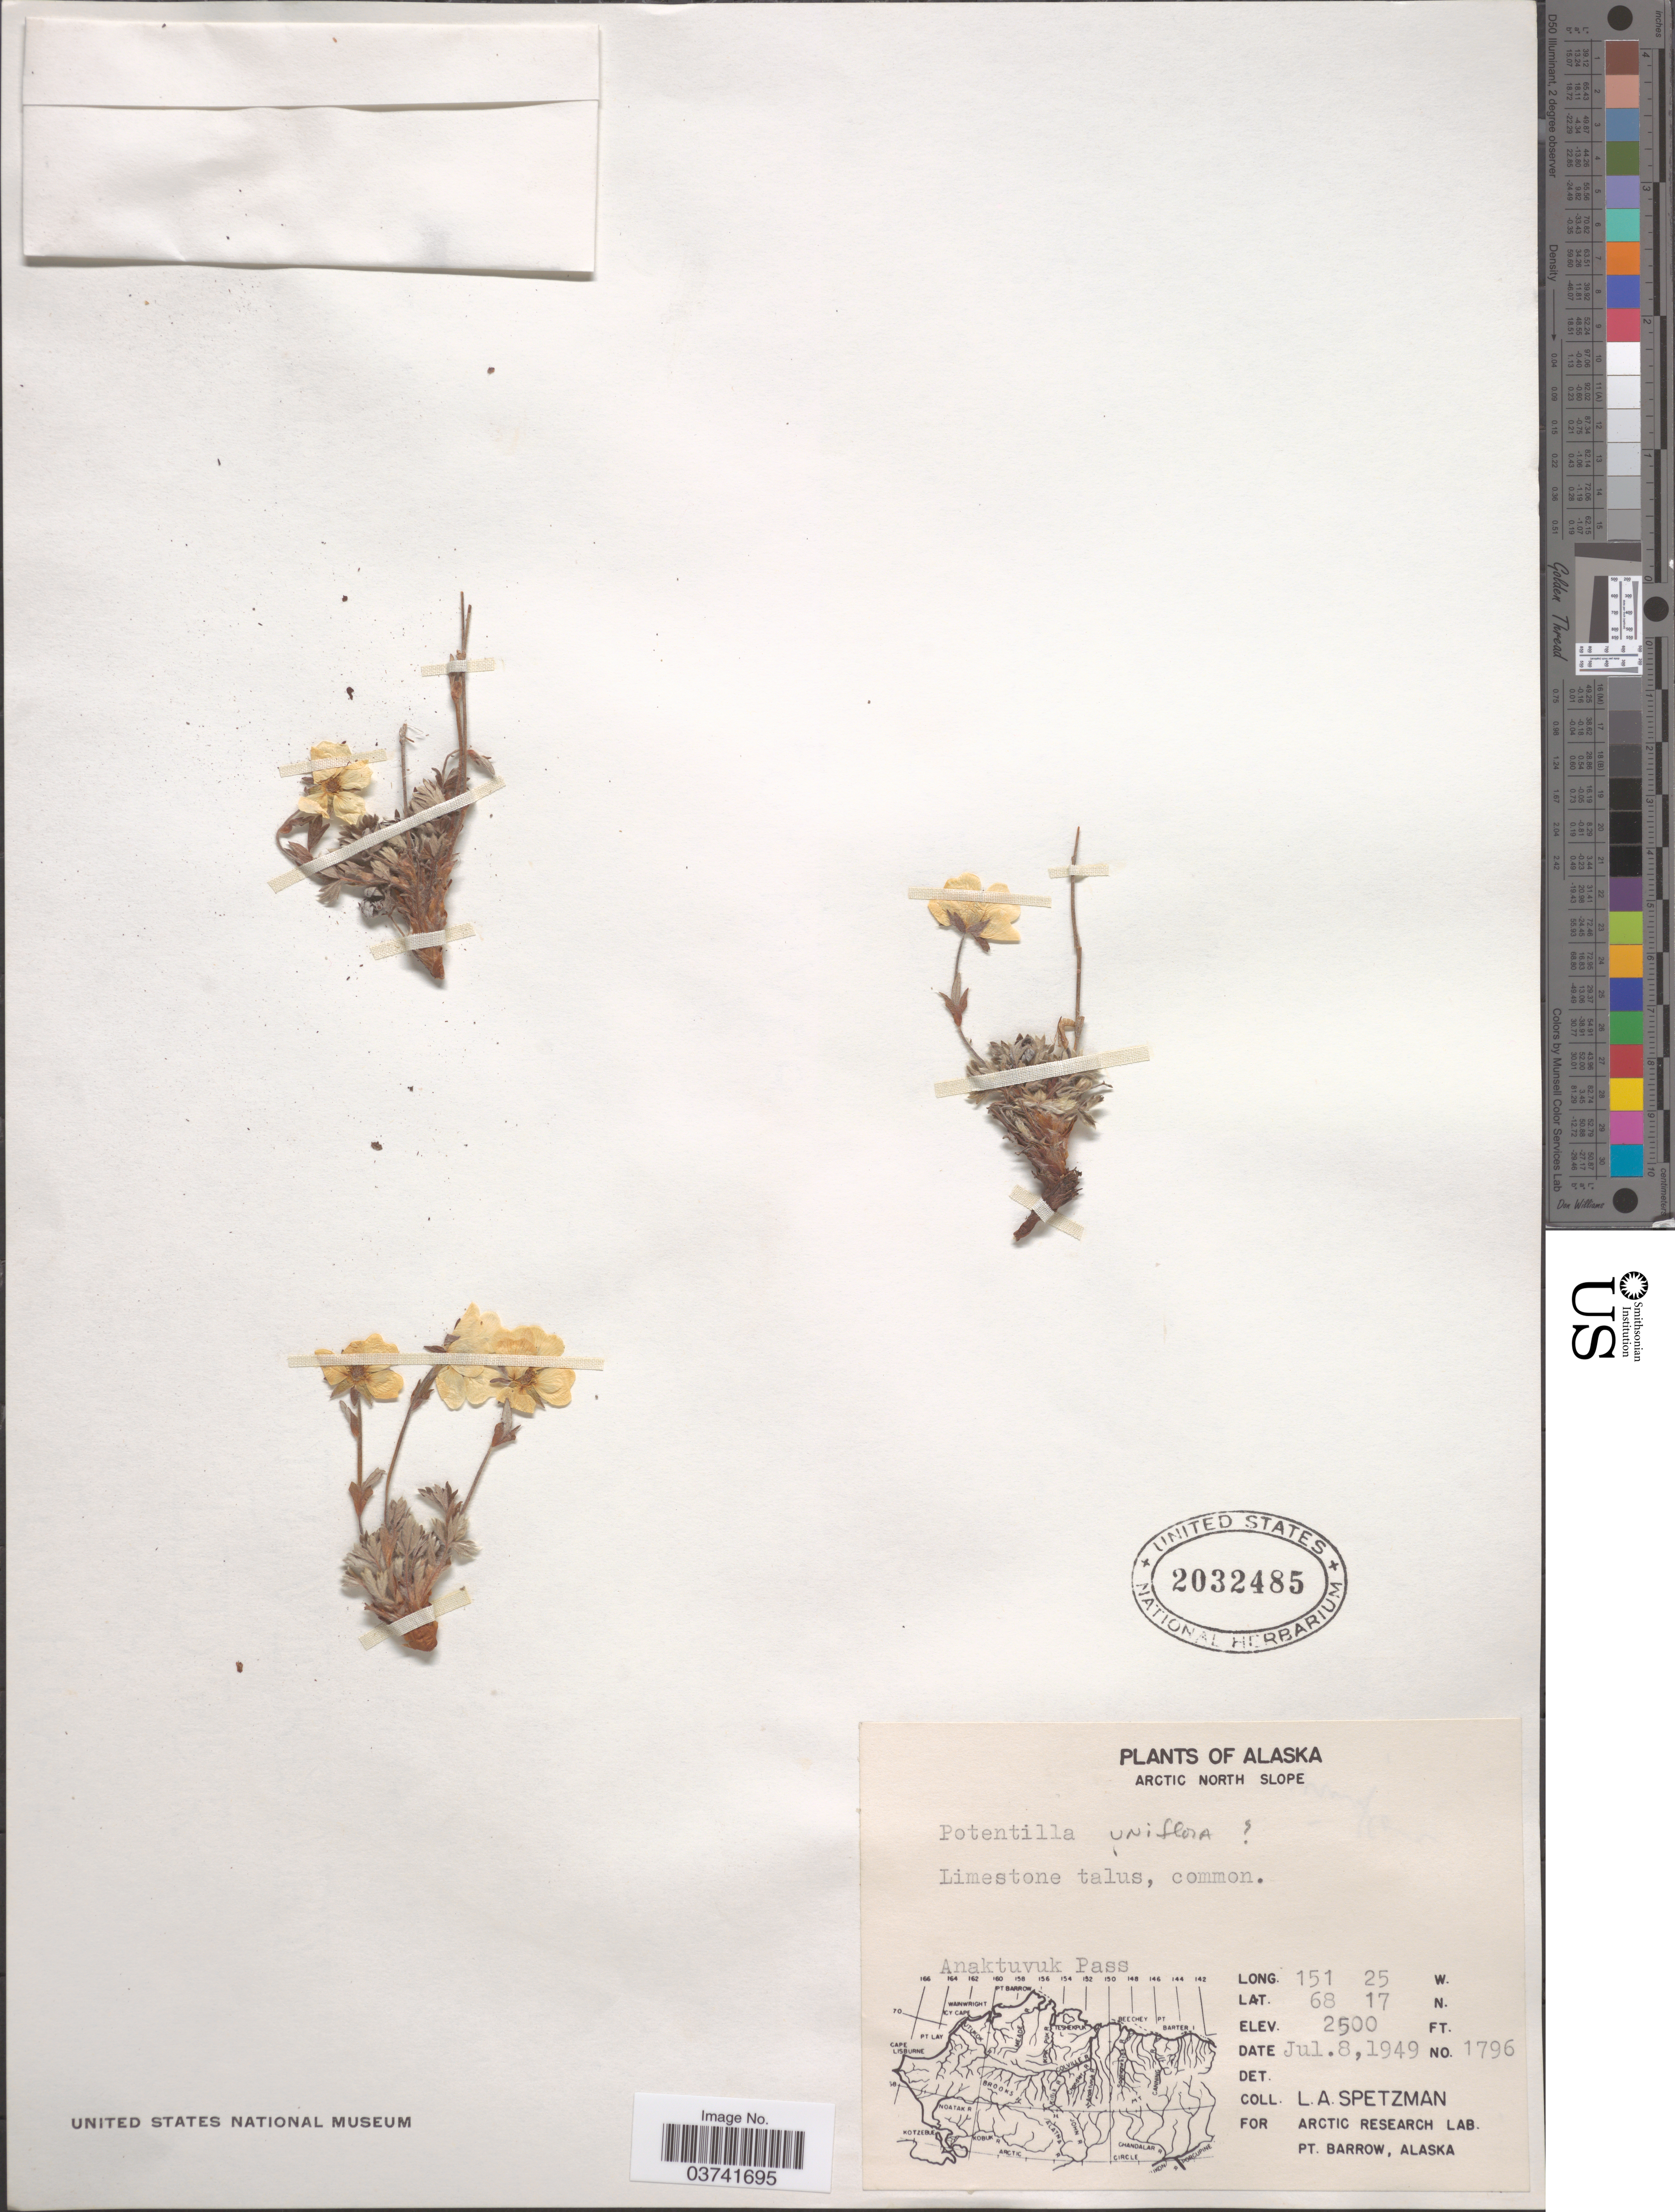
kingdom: Plantae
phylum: Tracheophyta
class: Magnoliopsida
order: Rosales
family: Rosaceae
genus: Potentilla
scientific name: Potentilla uniflora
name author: Ledeb.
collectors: L. Spetzman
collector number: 1796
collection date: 1949-07-08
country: United States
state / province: Alaska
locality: Arctic North Slope. Anaktuvuk Pass.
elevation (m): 762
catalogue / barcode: US 2032485